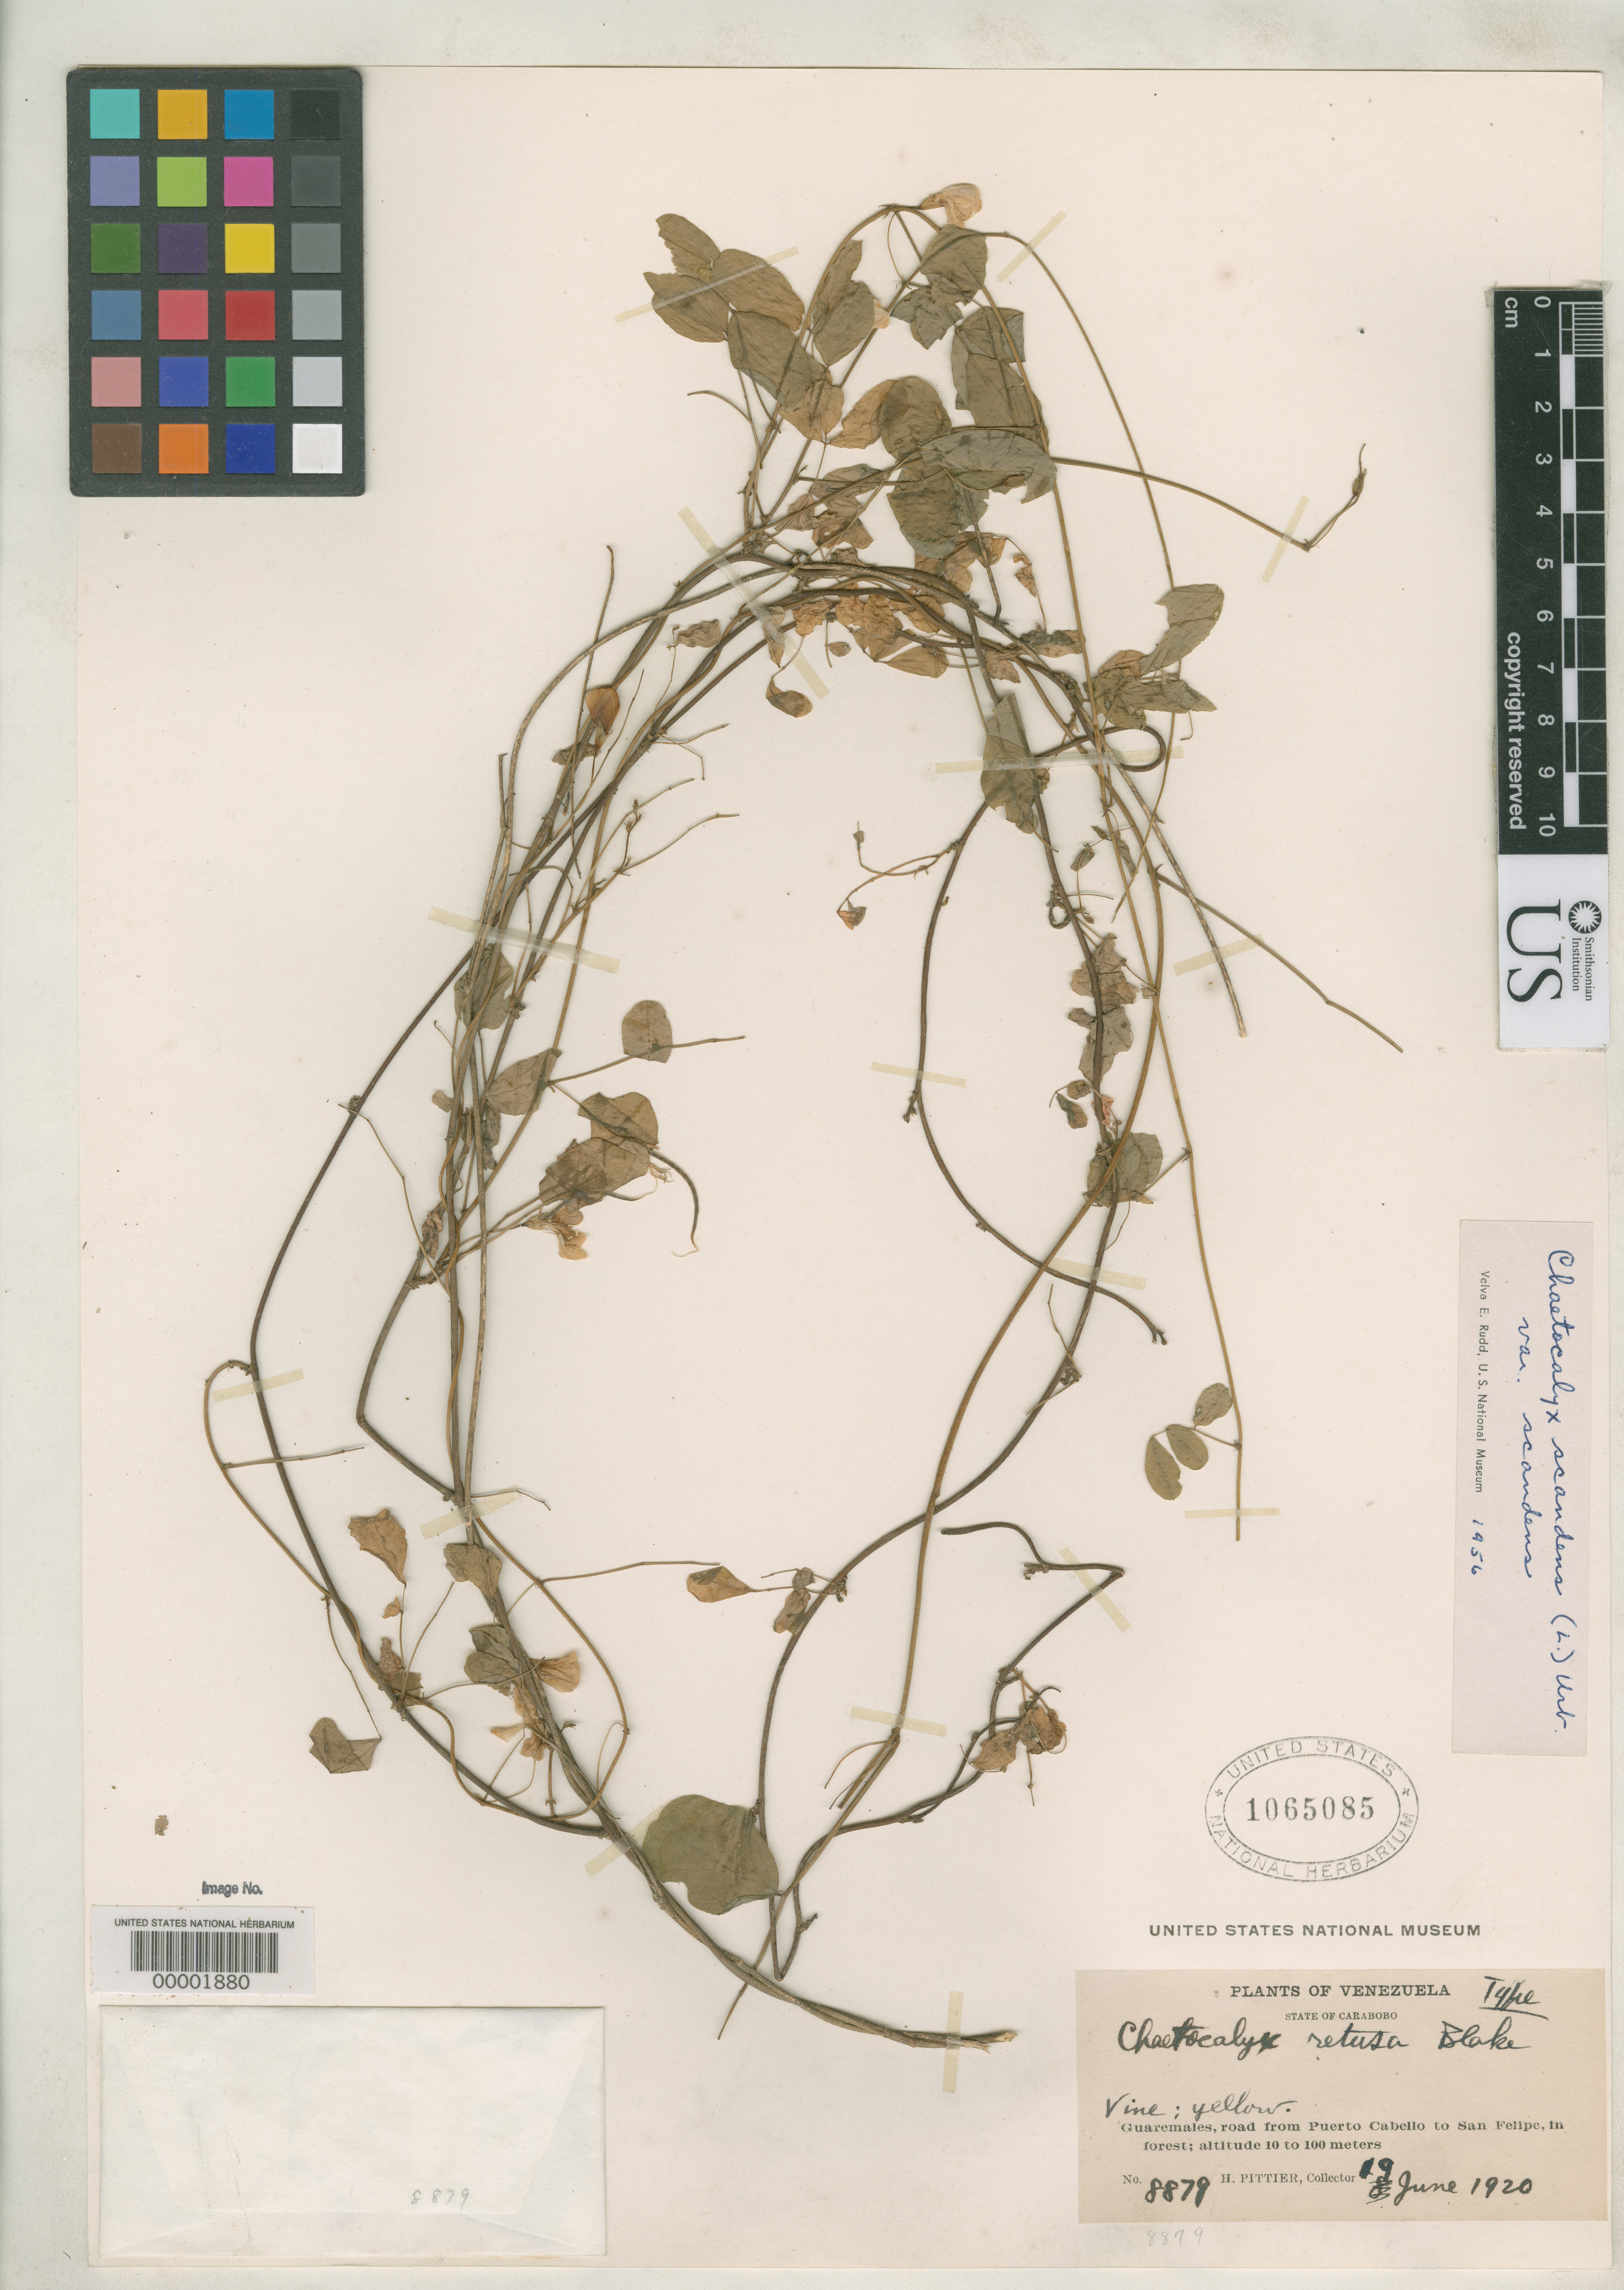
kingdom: Plantae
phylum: Tracheophyta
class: Magnoliopsida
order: Fabales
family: Fabaceae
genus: Chaetocalyx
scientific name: Chaetocalyx retusa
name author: S.F. Blake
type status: Holotype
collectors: H. F. Pittier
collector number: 8879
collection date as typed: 20 Jun 1920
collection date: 1920-06-20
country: Venezuela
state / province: Carabobo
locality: Guaremales, road from Puerto Cabello to San Felipe.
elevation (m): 10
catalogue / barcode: US 1065085